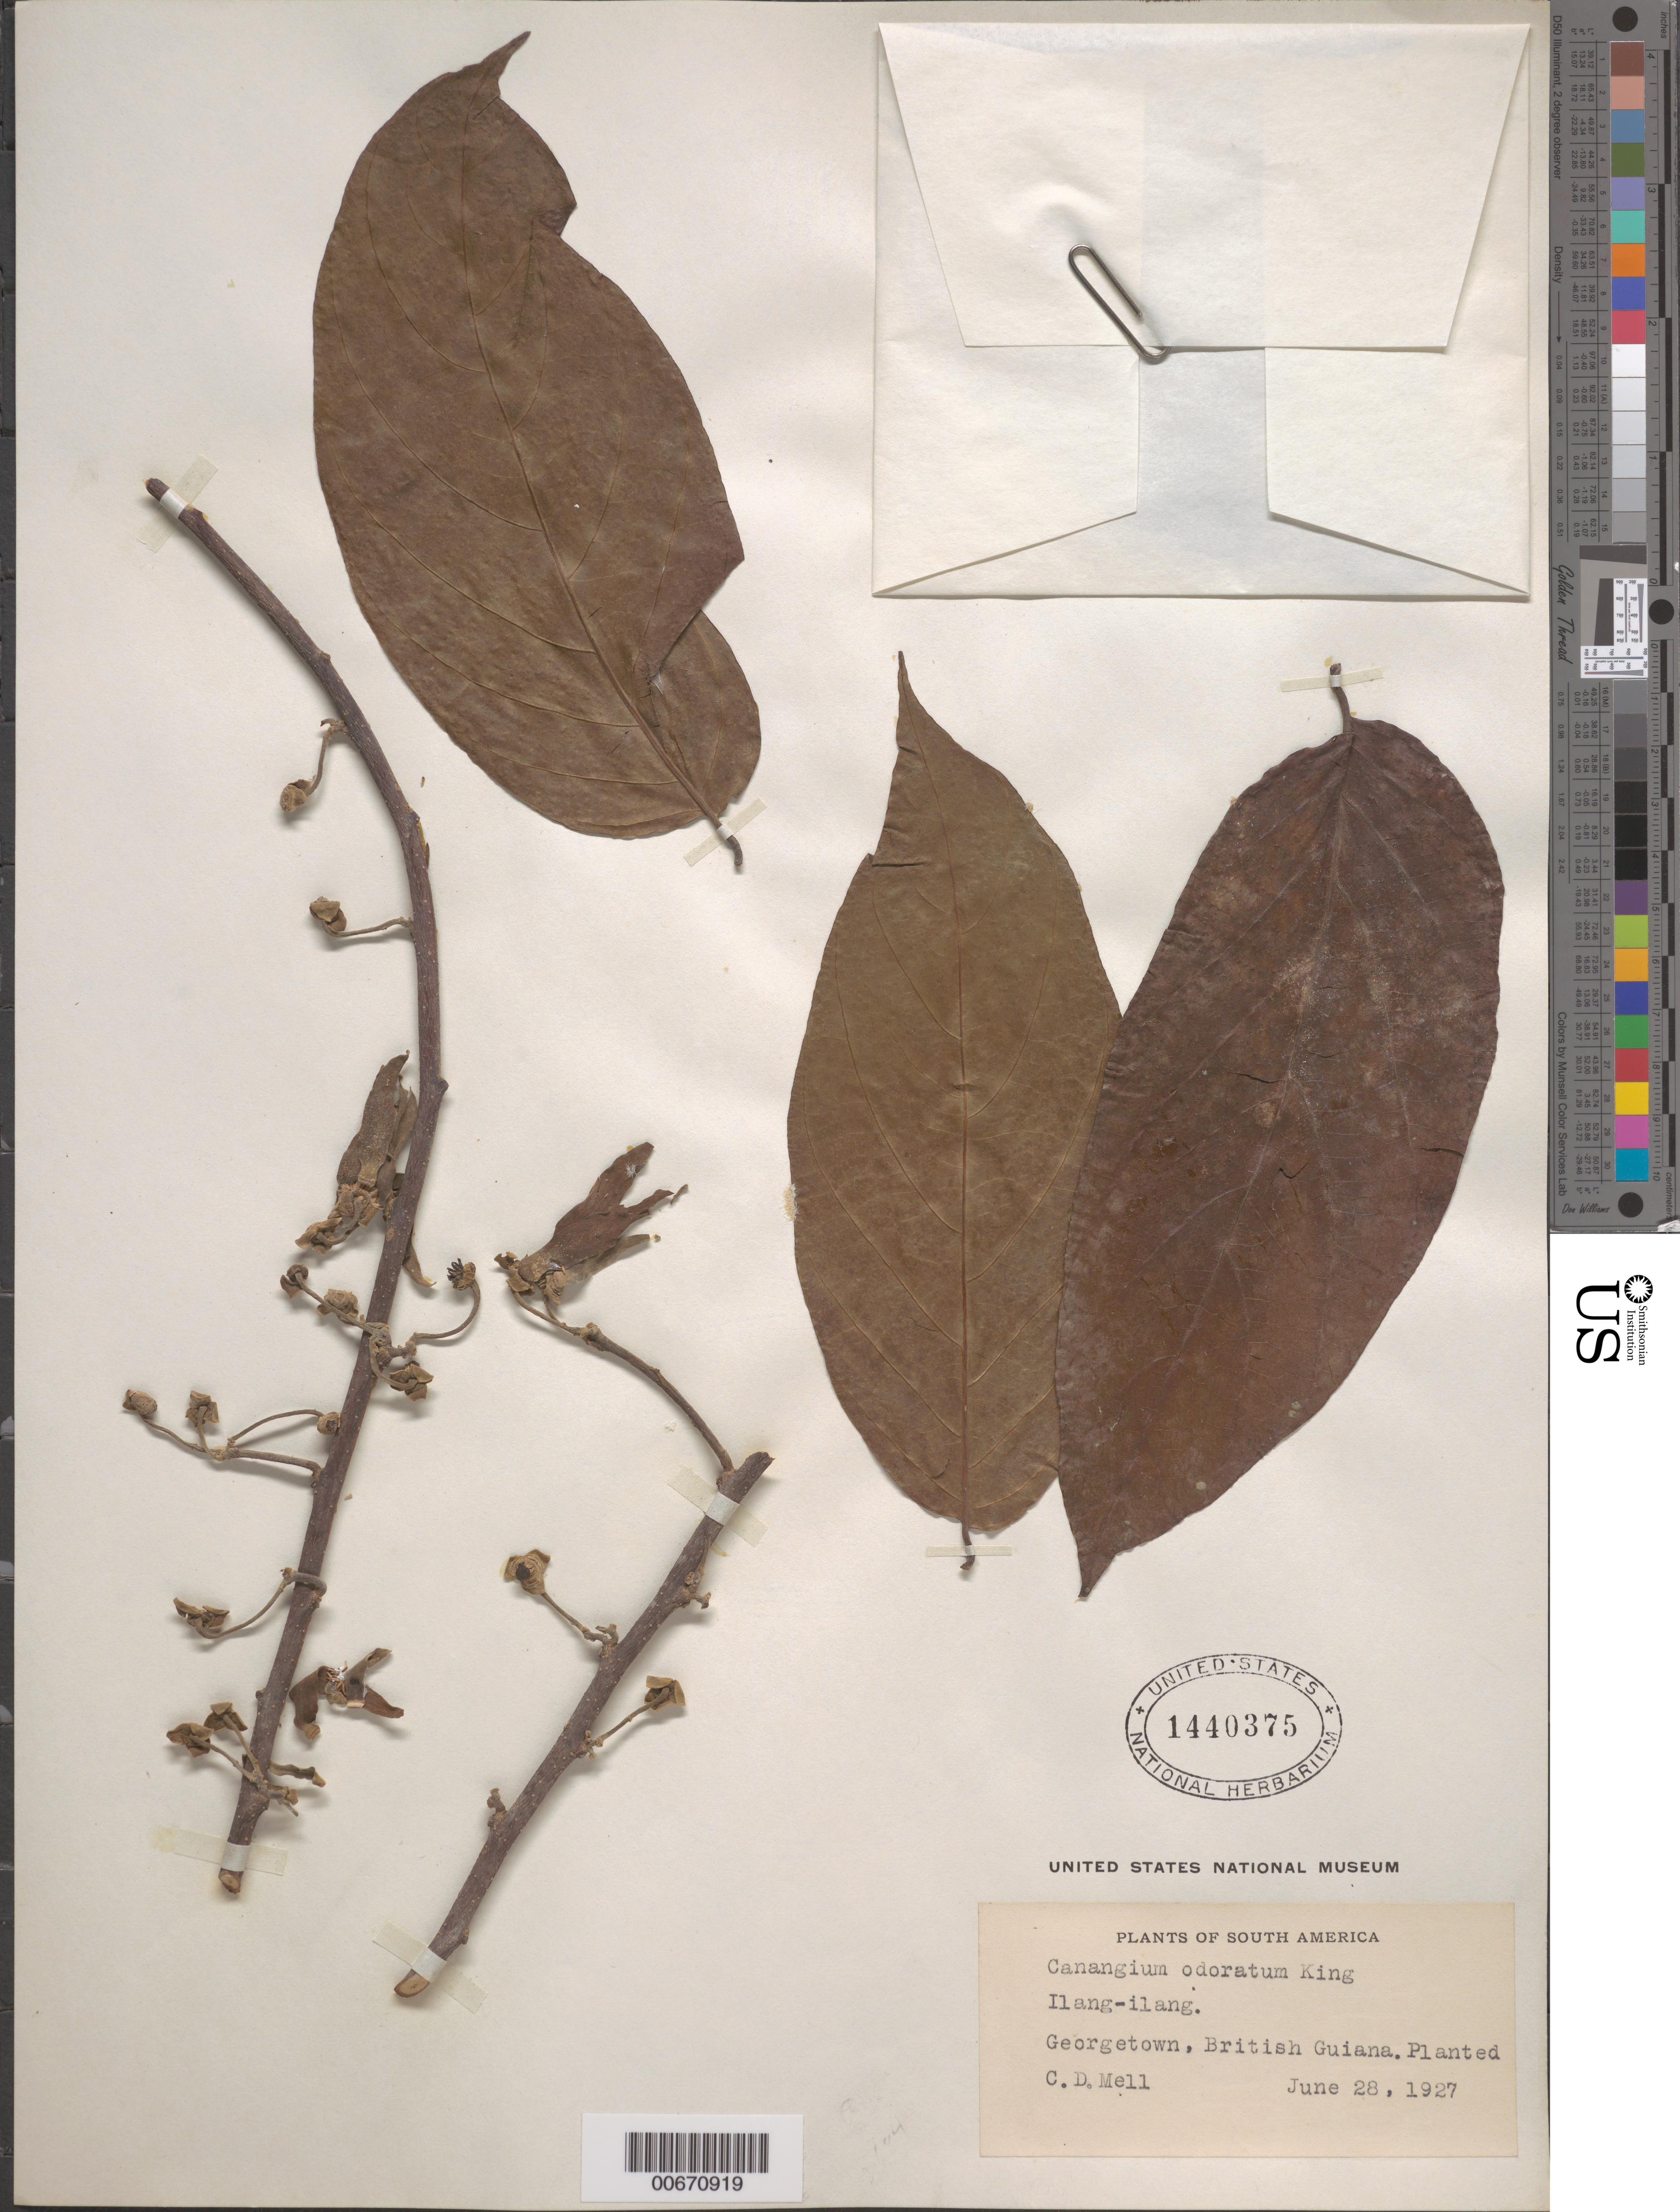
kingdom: Plantae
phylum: Tracheophyta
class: Magnoliopsida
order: Magnoliales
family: Annonaceae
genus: Cananga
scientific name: Cananga odorata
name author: (Lam.) Hook. f. & Thomson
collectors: C. D. Mell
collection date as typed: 28-Jun-27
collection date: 1927-06-28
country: Guyana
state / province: Demerara-Mahaica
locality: Georgetown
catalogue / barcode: US 1440375